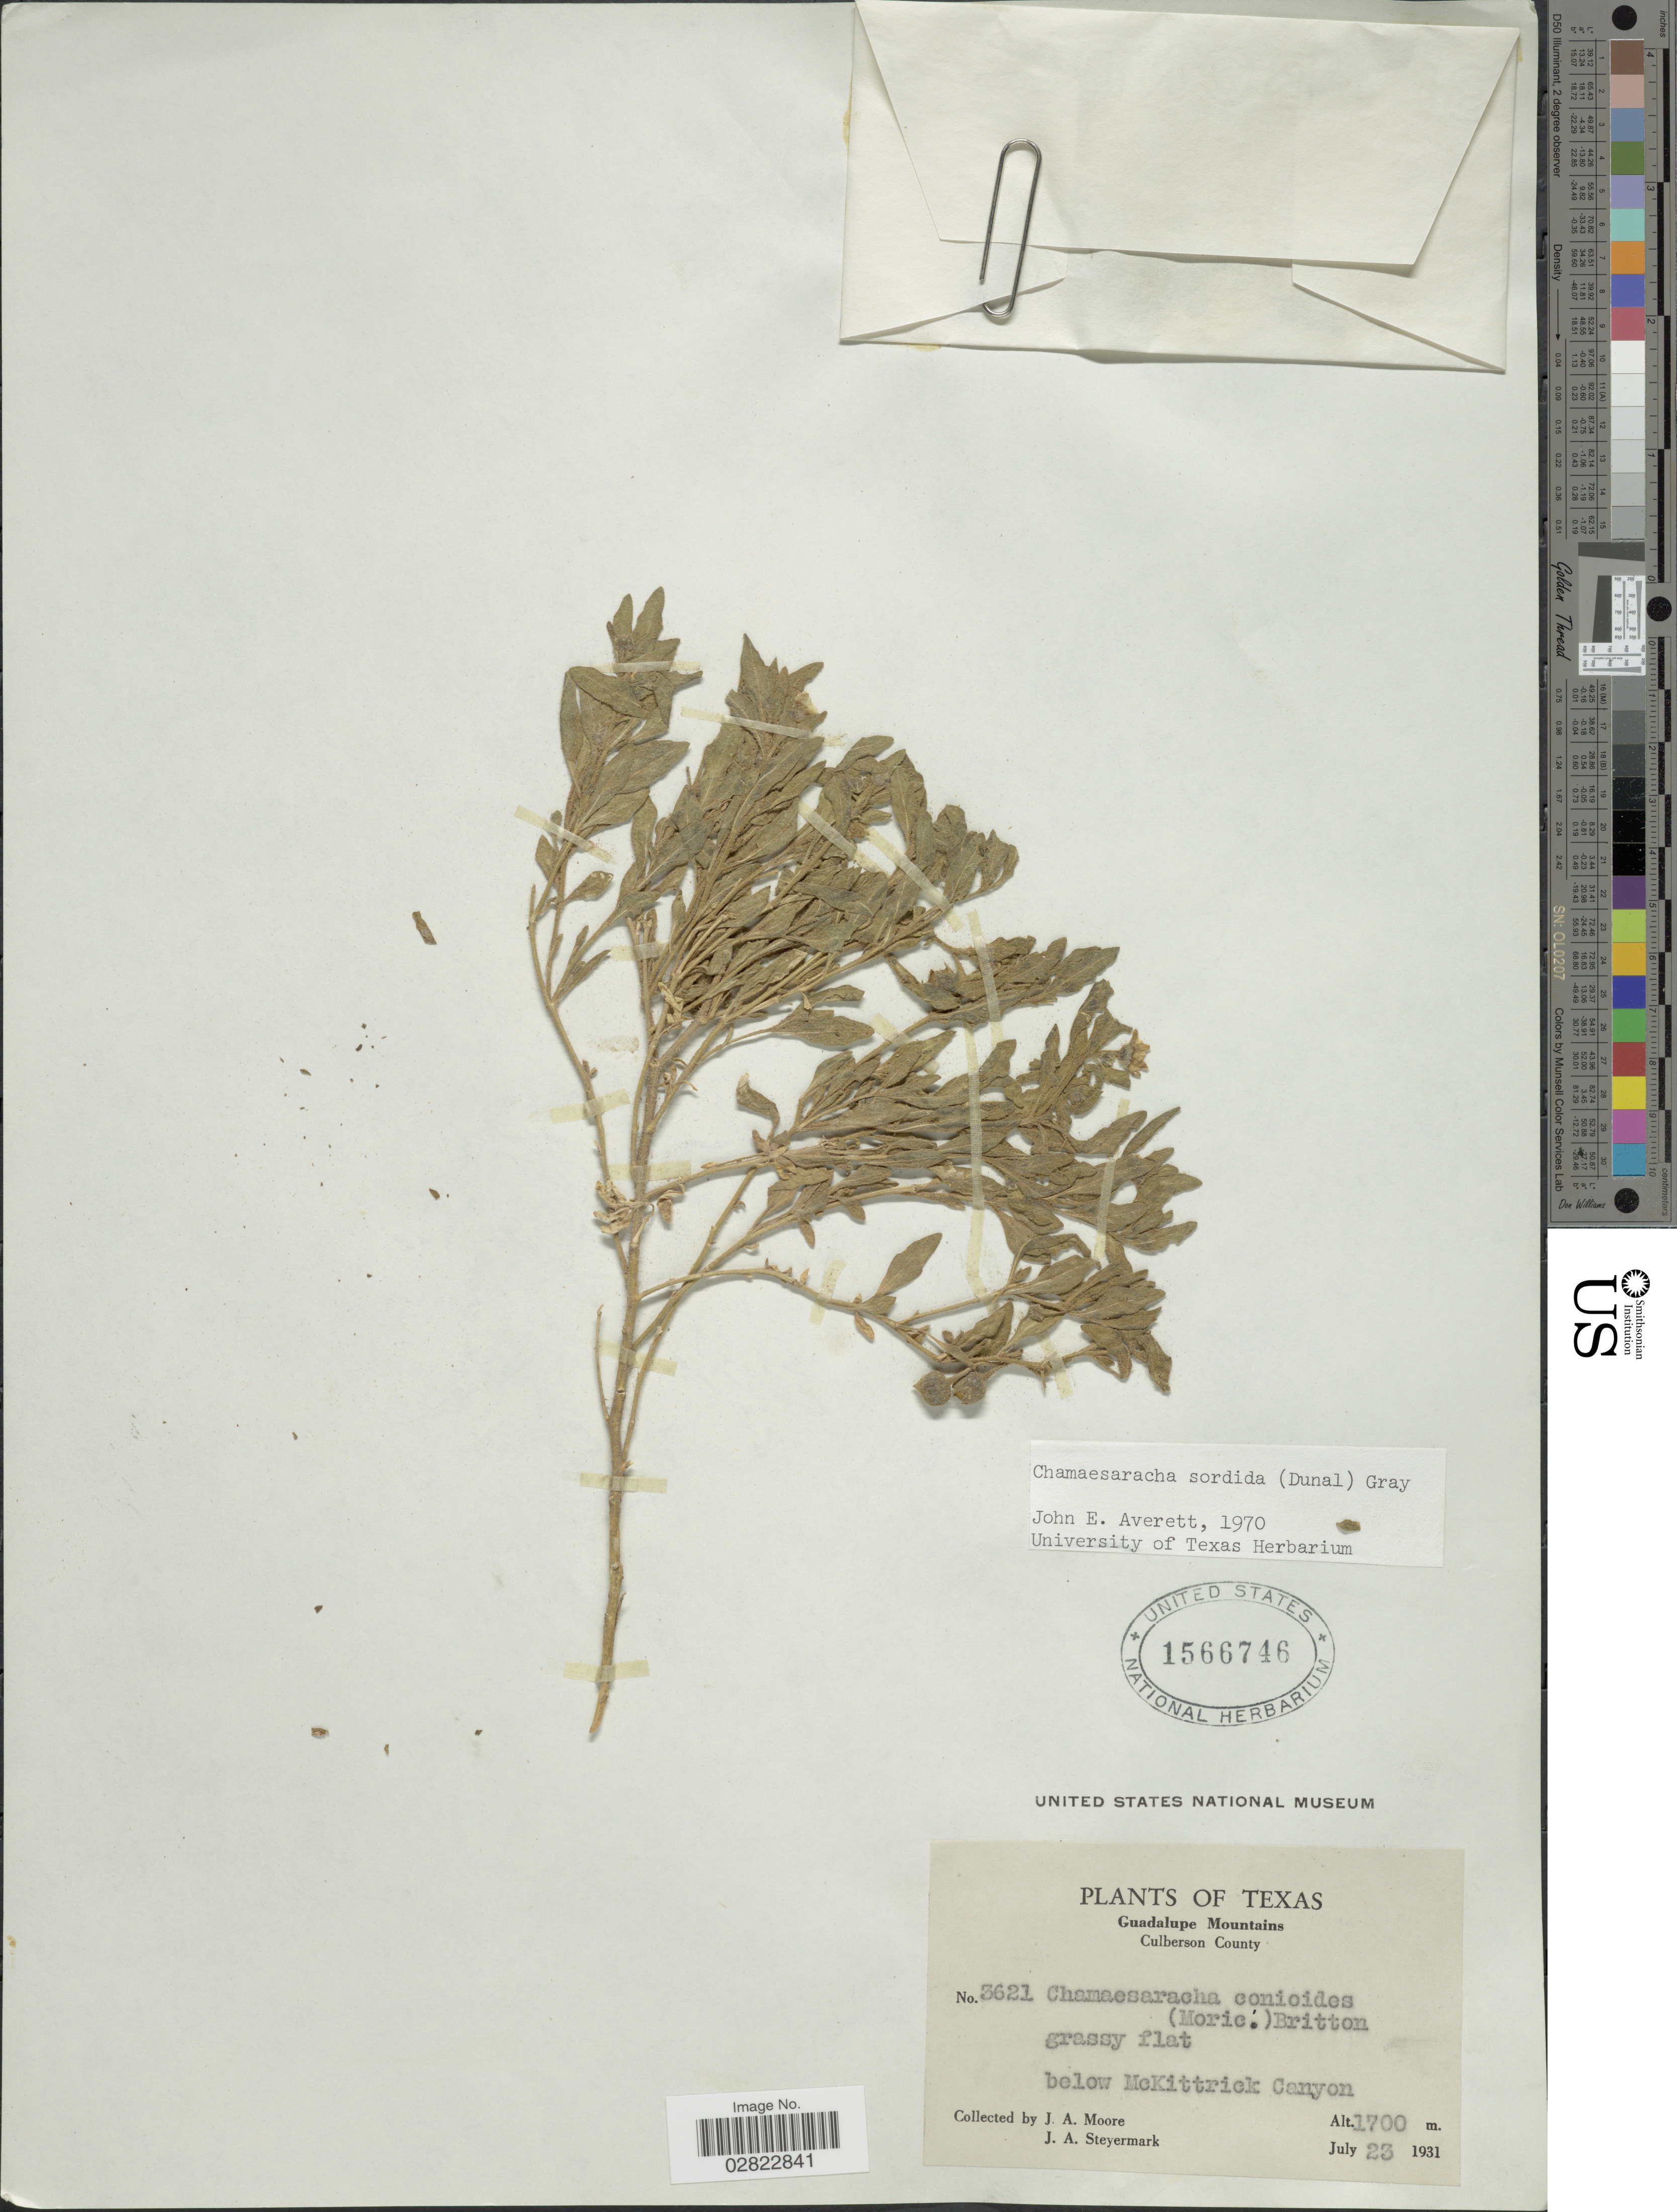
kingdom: Plantae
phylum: Tracheophyta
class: Magnoliopsida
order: Solanales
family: Solanaceae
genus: Chamaesaracha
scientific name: Chamaesaracha sordida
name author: (Dunal) S.F. Gray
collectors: J. A. Moore & J. Steyermark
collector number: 3621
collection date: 1931-07-23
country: United States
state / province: Texas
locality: Guadalupe Mountains, Culberson County, below McKittrick Canyon.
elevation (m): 1700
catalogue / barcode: US 1566746